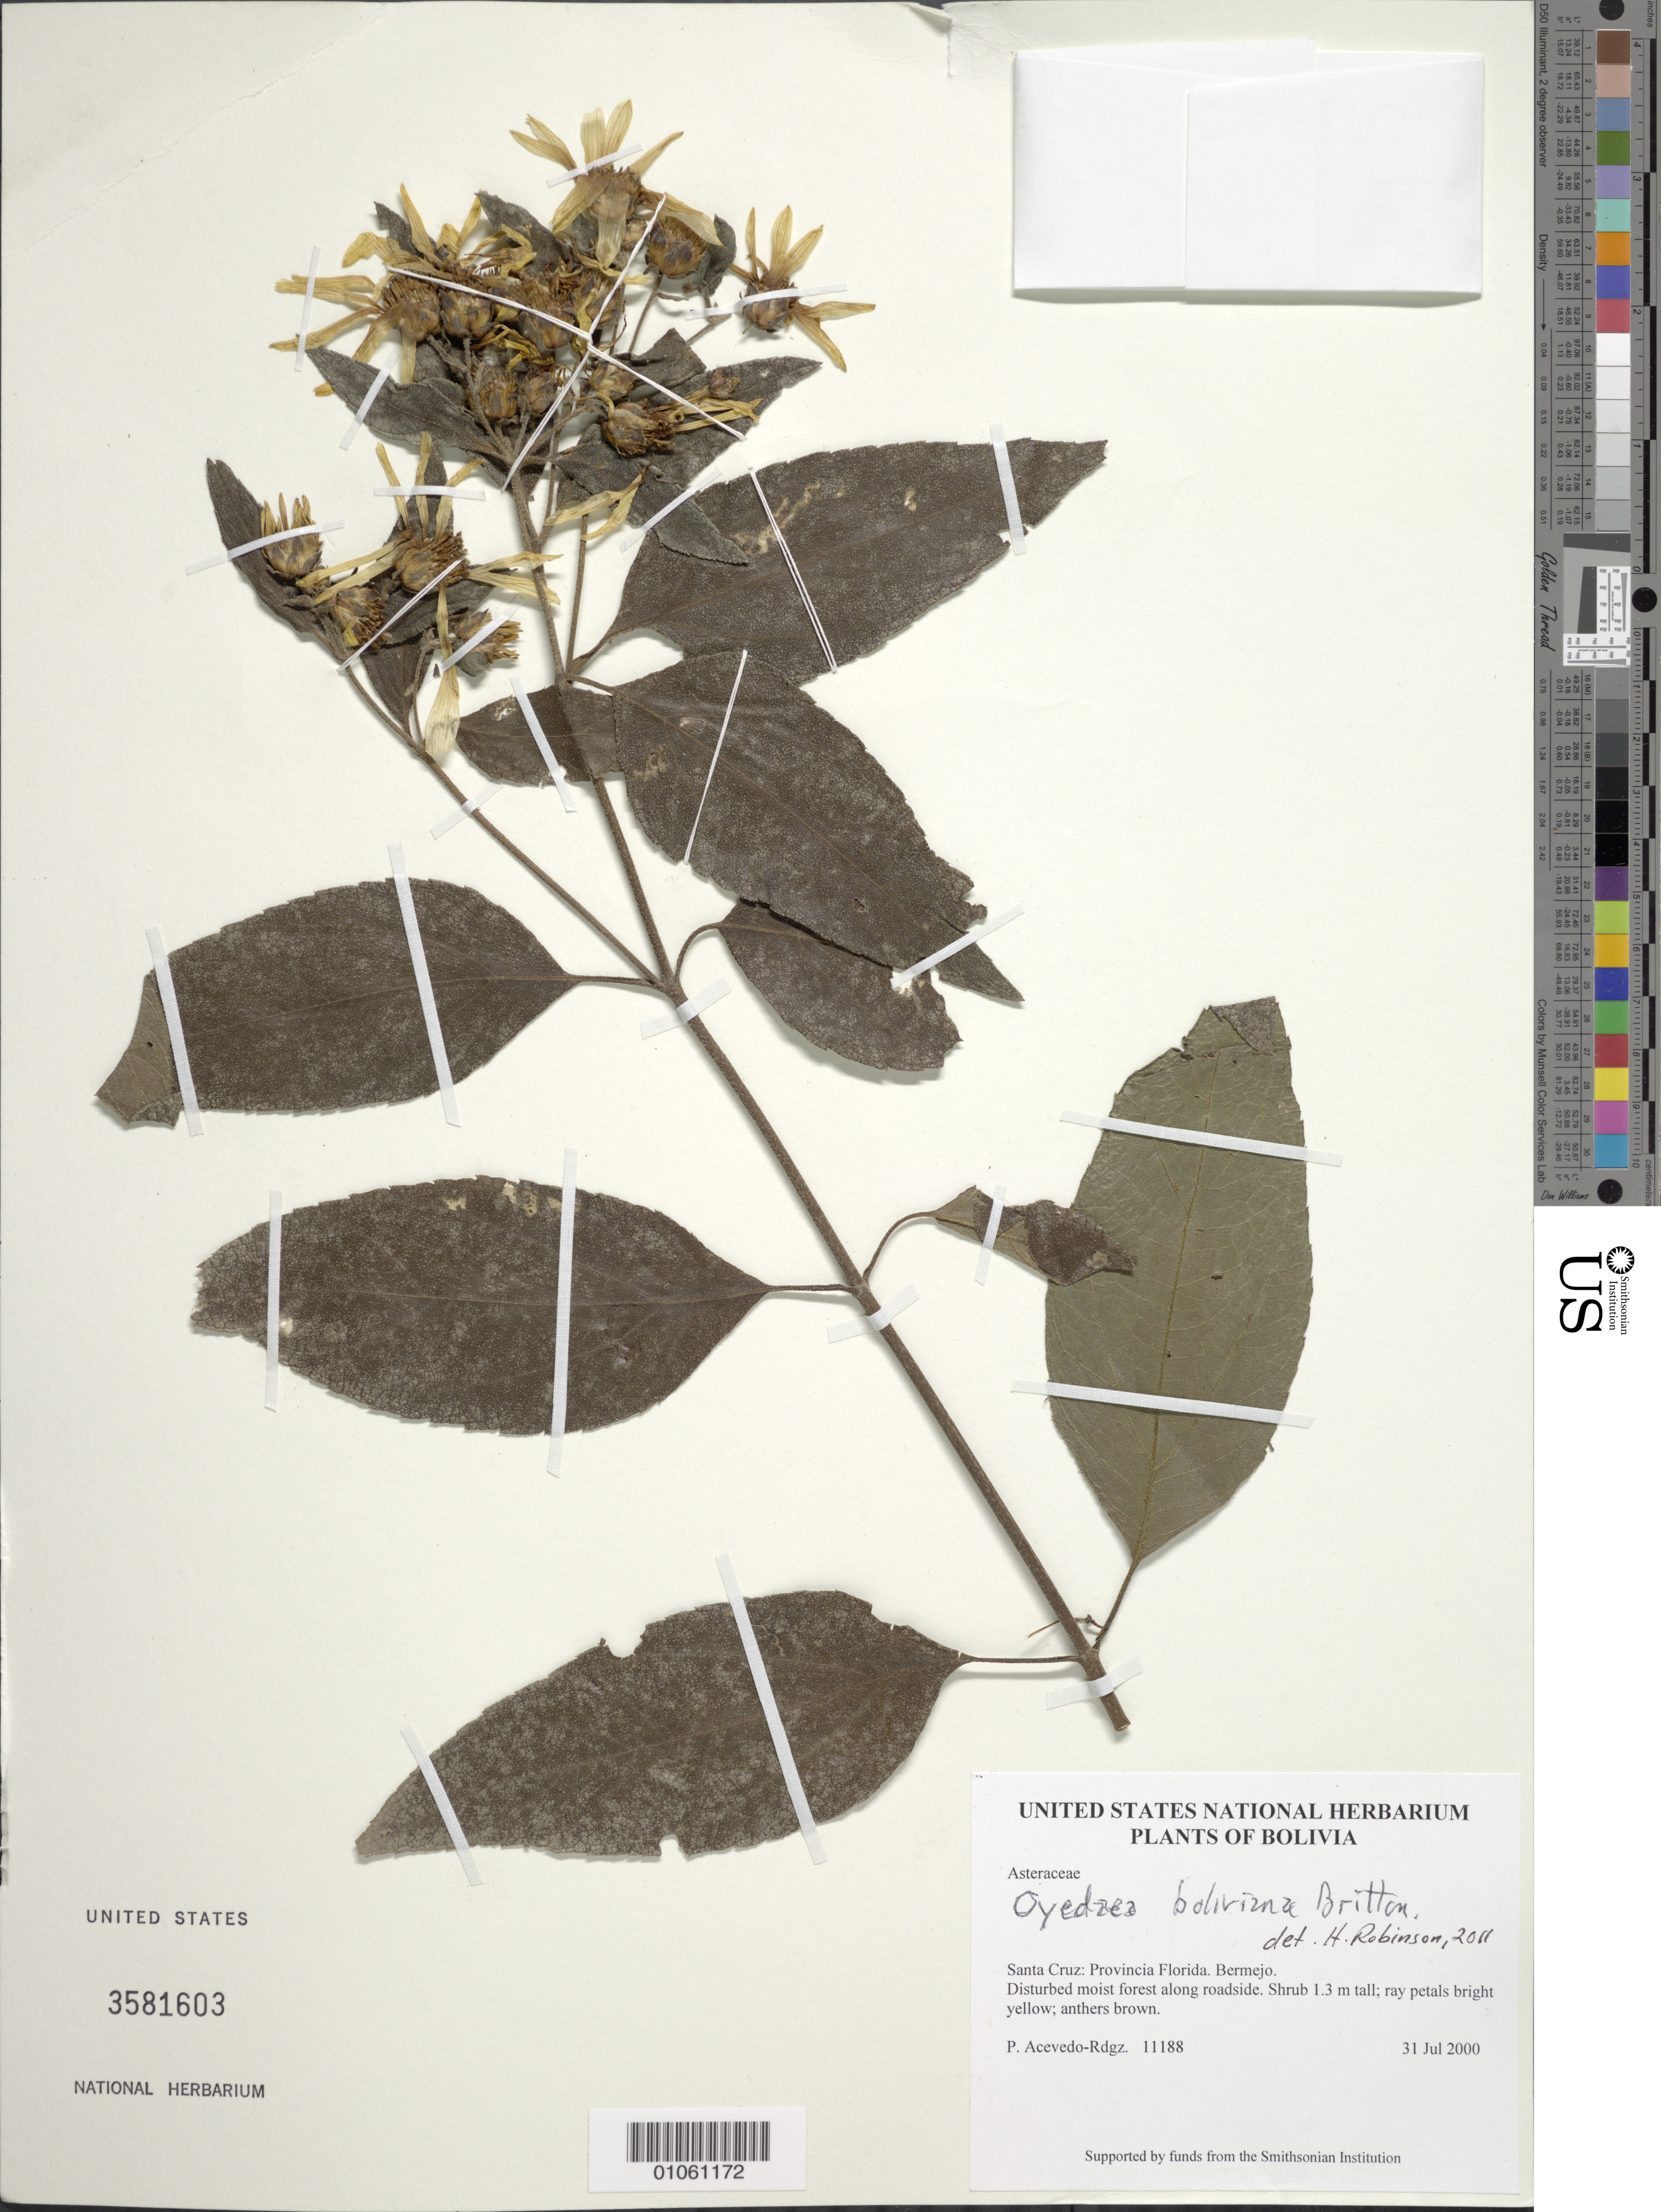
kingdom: Plantae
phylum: Tracheophyta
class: Magnoliopsida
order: Asterales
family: Asteraceae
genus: Oyedaea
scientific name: Oyedaea boliviana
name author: Britton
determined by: Robinson, Harold E., (US)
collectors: P. Acevedo-Rodr.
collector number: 11188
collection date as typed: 31 Jul 2000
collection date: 2000-07-31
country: Bolivia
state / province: Santa Cruz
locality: Santa Cruz: Provincia Florida. Bermejo.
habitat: Disturbed moist forest along roadside.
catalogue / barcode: US 3581603